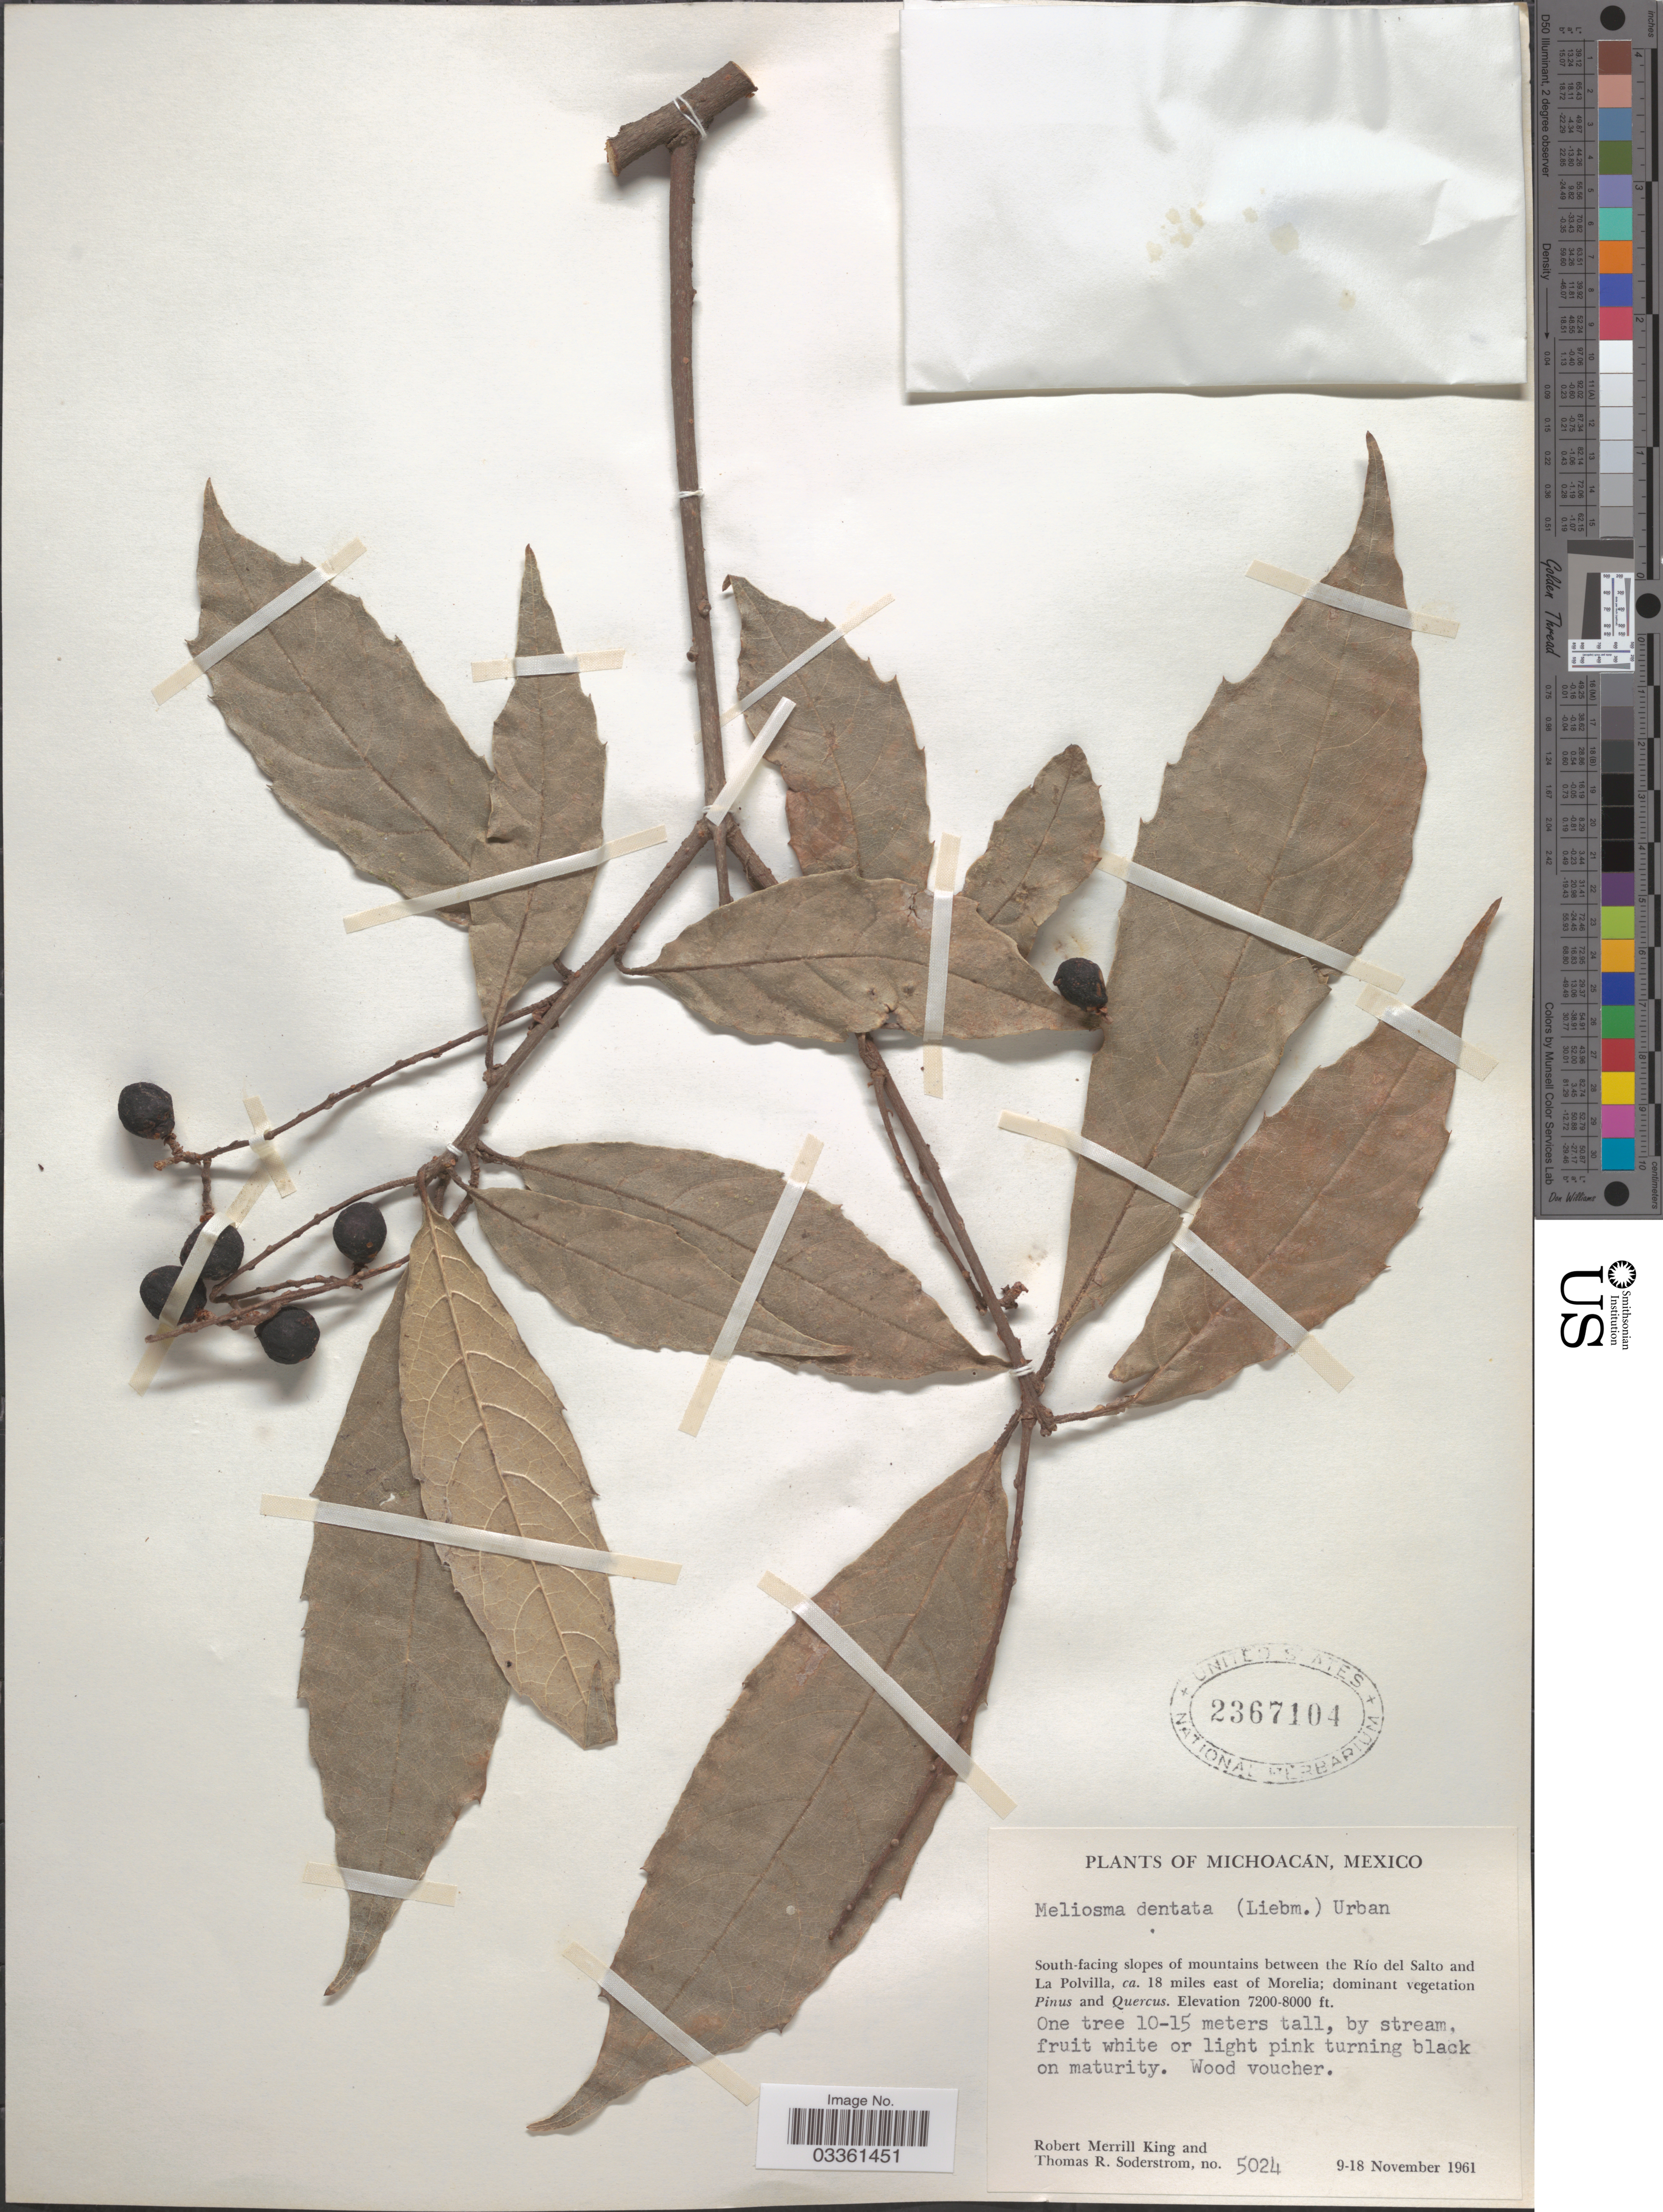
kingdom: Plantae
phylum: Tracheophyta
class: Magnoliopsida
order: Proteales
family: Sabiaceae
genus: Meliosma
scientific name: Meliosma dentata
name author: (Liebm.) Urb.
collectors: R. M. King & T. R. Soderstrom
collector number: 5024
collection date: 1961-11-09/1961-11-18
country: Mexico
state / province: Michoacán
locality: South-facing slopes of mountains between the Río del Salto and La Polvilla, ca. 18 miles east of Morelia.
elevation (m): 2195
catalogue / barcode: US 2367104